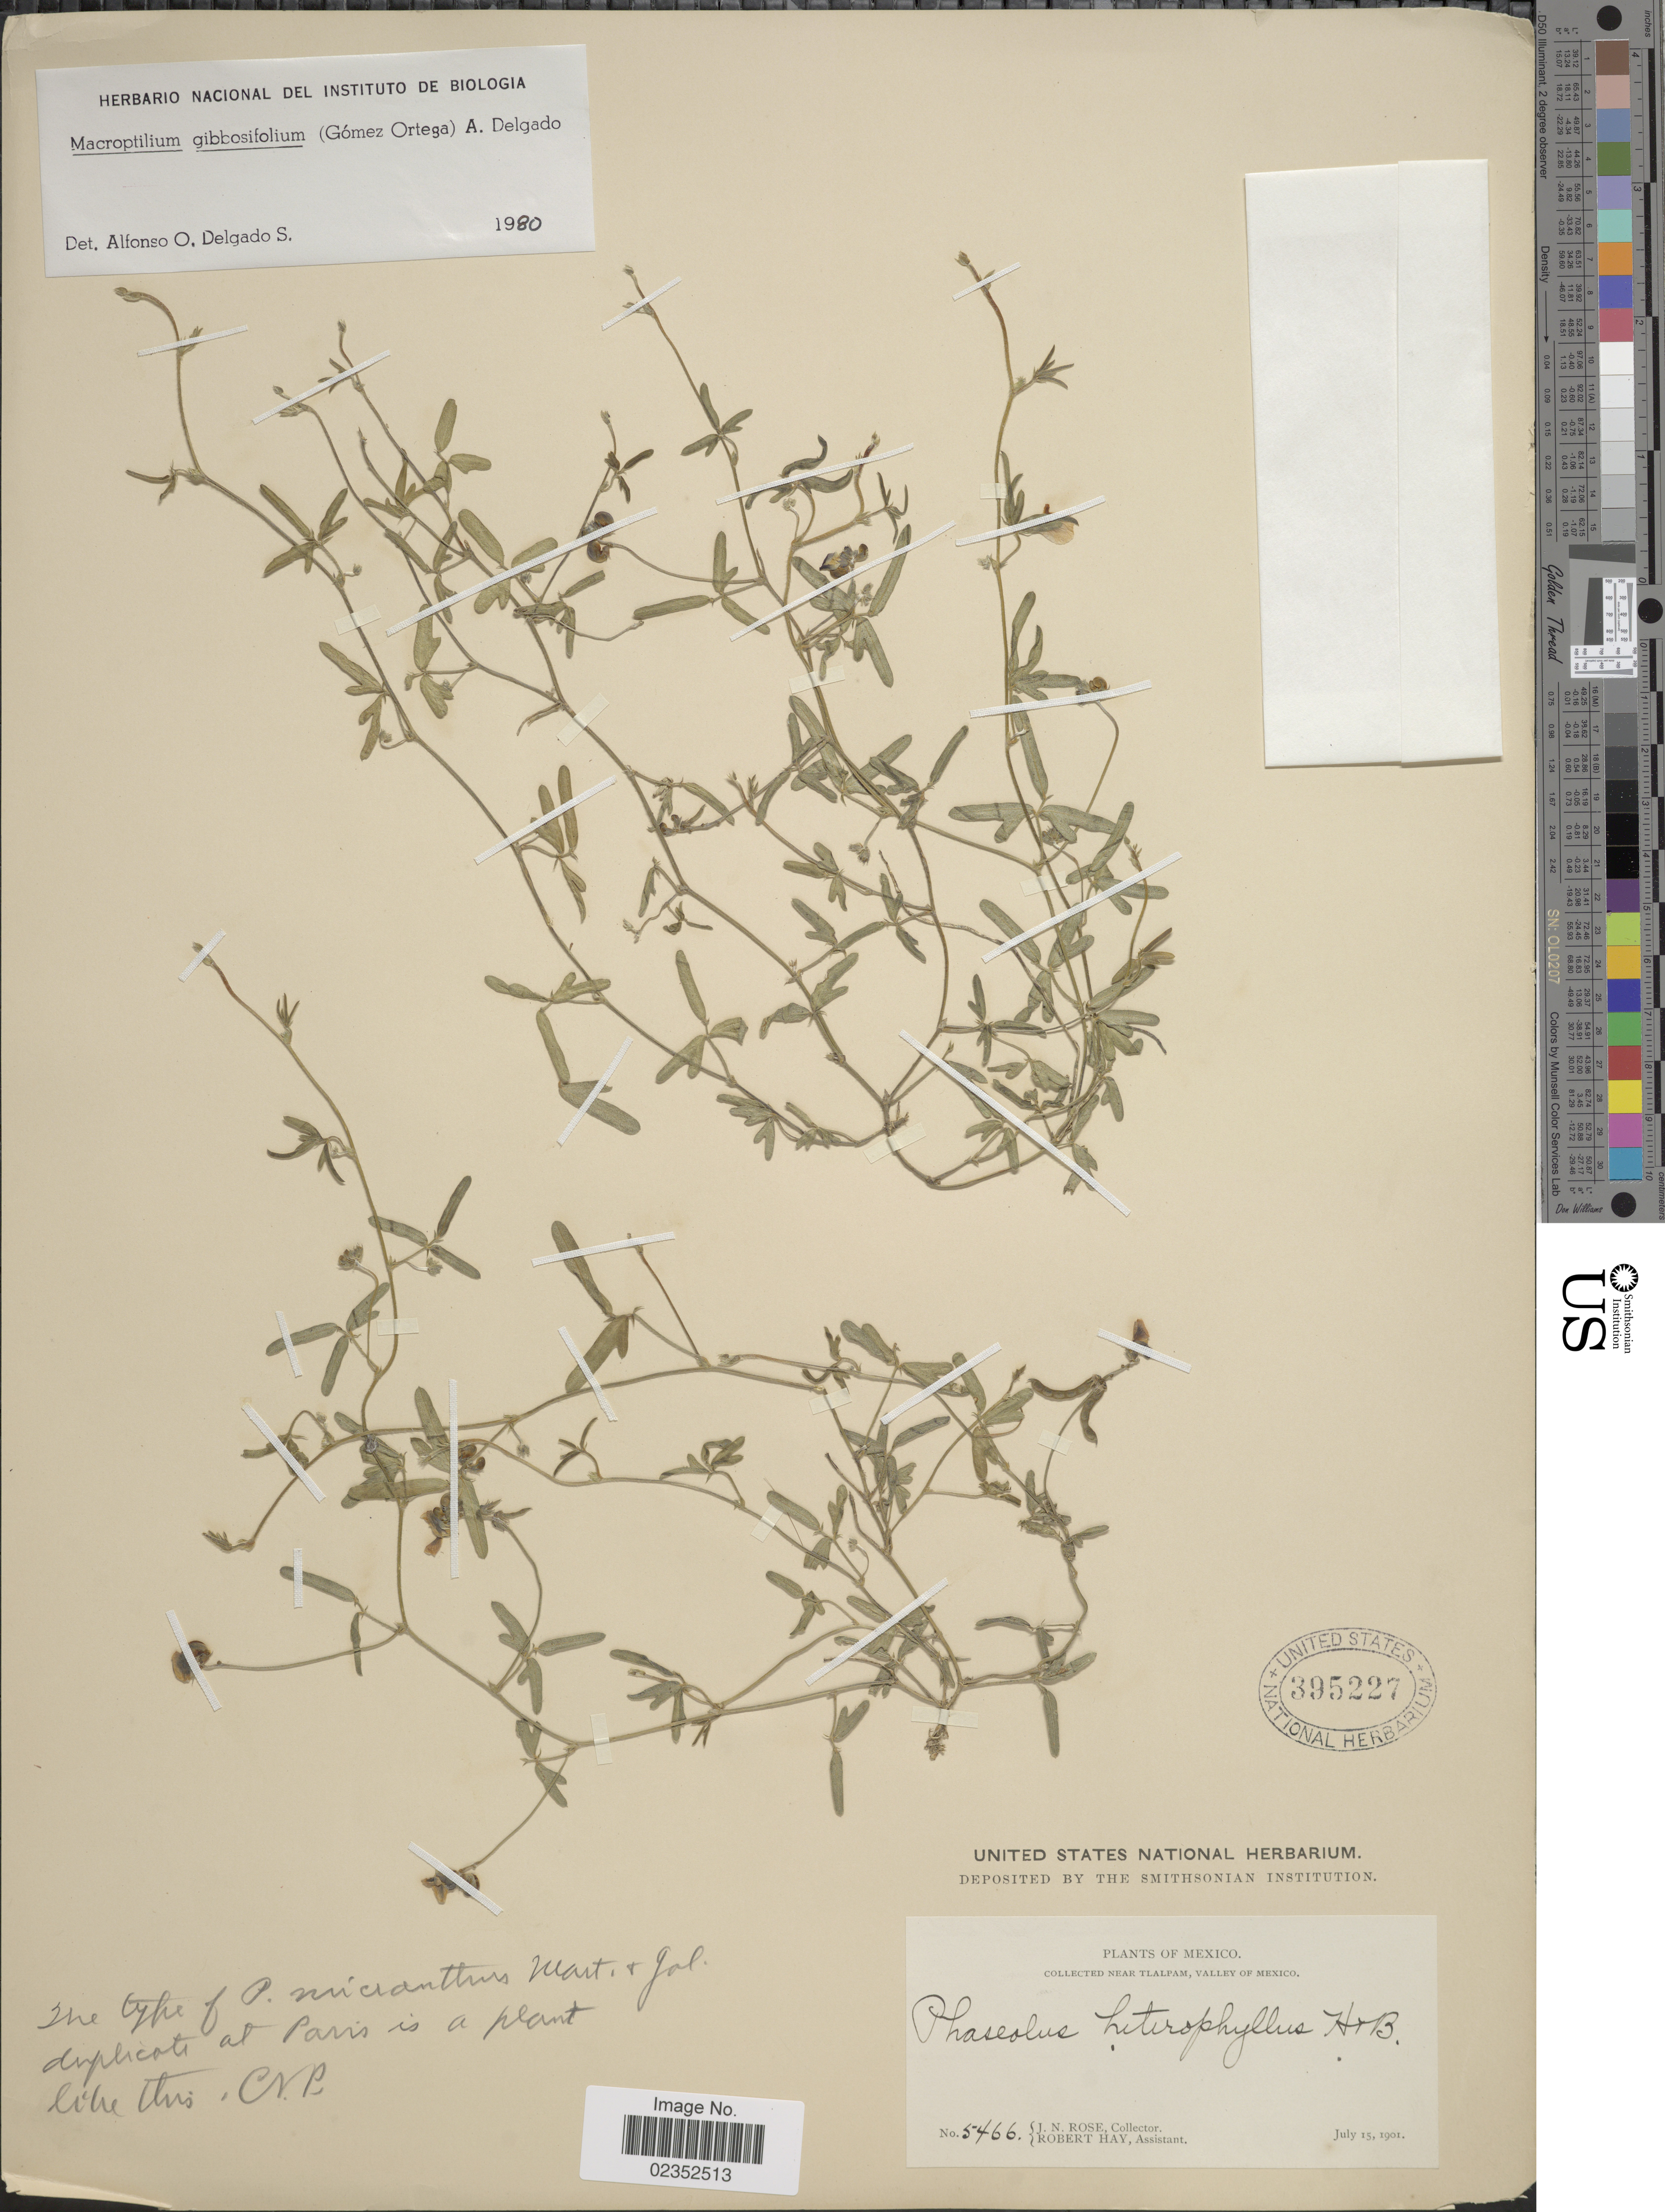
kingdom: Plantae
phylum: Tracheophyta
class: Magnoliopsida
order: Fabales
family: Fabaceae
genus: Macroptilium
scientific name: Macroptilium gibbosifolium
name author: (Ortega) A. Delgado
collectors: J. N. Rose & R. Hay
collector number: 5466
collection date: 1901-07-15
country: Mexico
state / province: México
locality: Near Tlalpam, Valley of Mexico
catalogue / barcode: US 395227